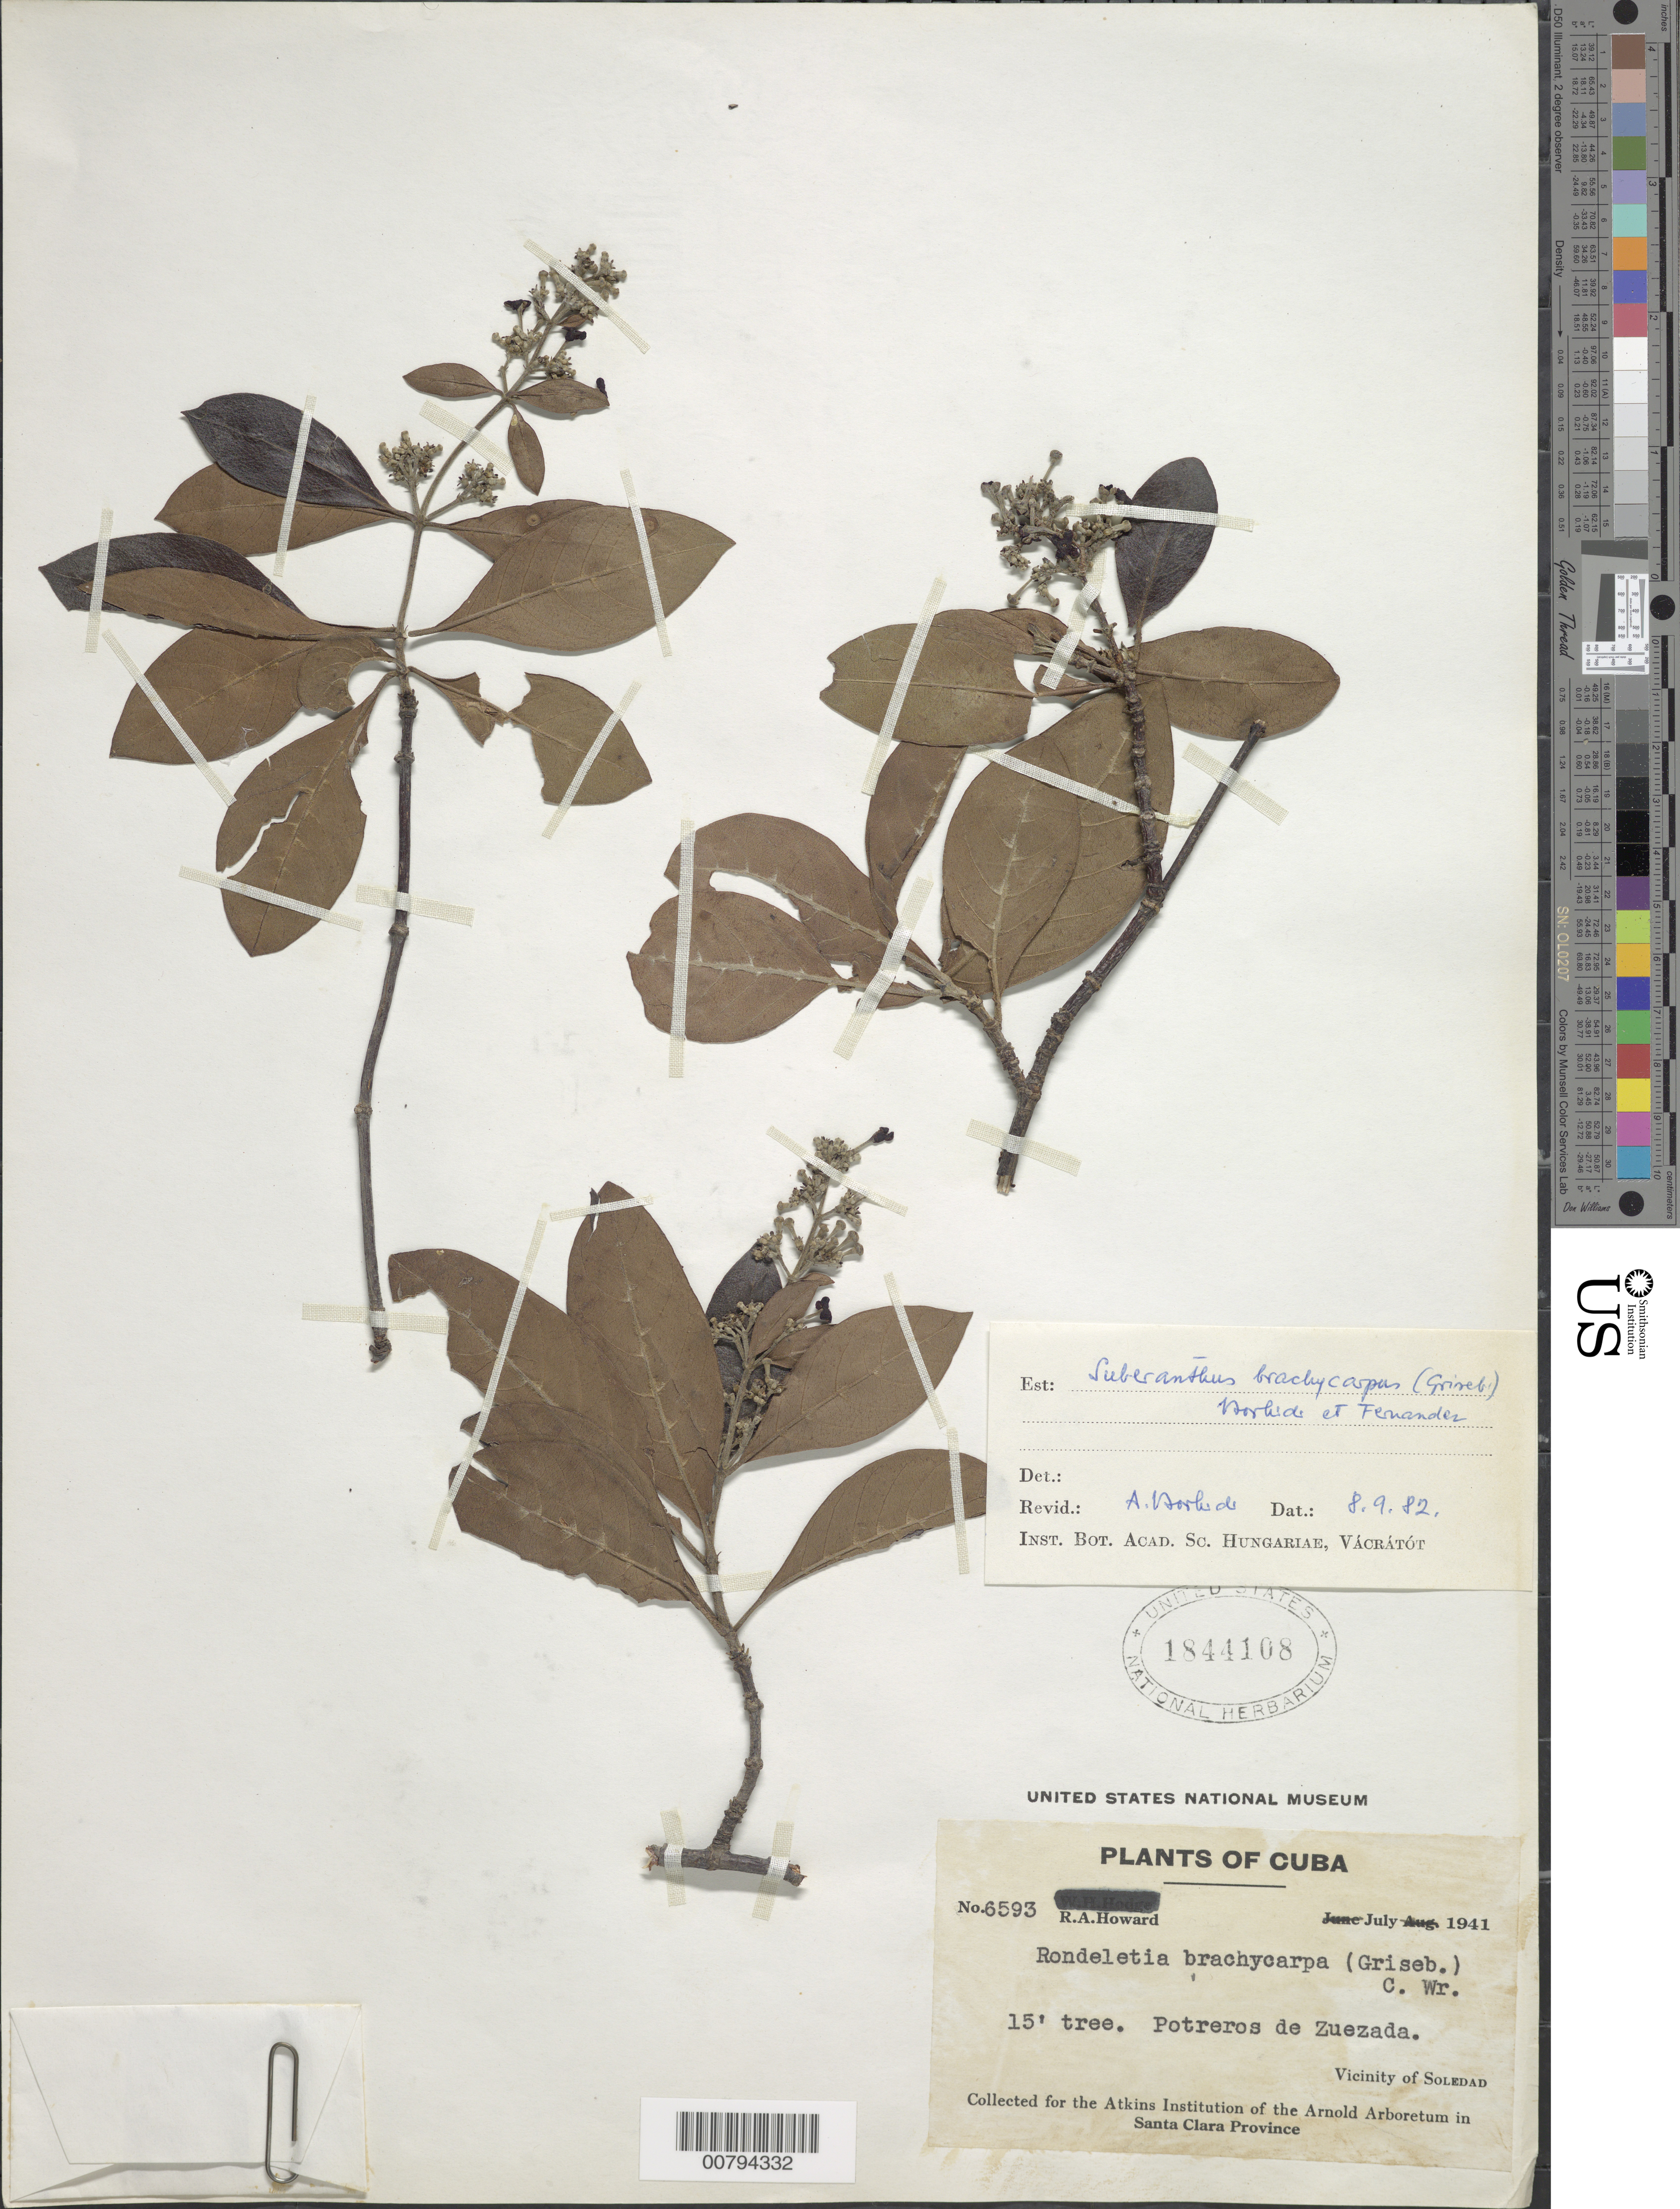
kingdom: Plantae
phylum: Tracheophyta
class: Magnoliopsida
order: Gentianales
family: Rubiaceae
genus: Suberanthus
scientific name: Suberanthus brachycarpus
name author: (Griseb.) Borhidi & Fernández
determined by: Borhidi, Attila L.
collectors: R. A. Howard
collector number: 6593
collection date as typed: Jul 1941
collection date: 1941-07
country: Cuba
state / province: Las Villas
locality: Potreros de Zuezada. Vicinity of Soledad.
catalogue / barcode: US 1844108